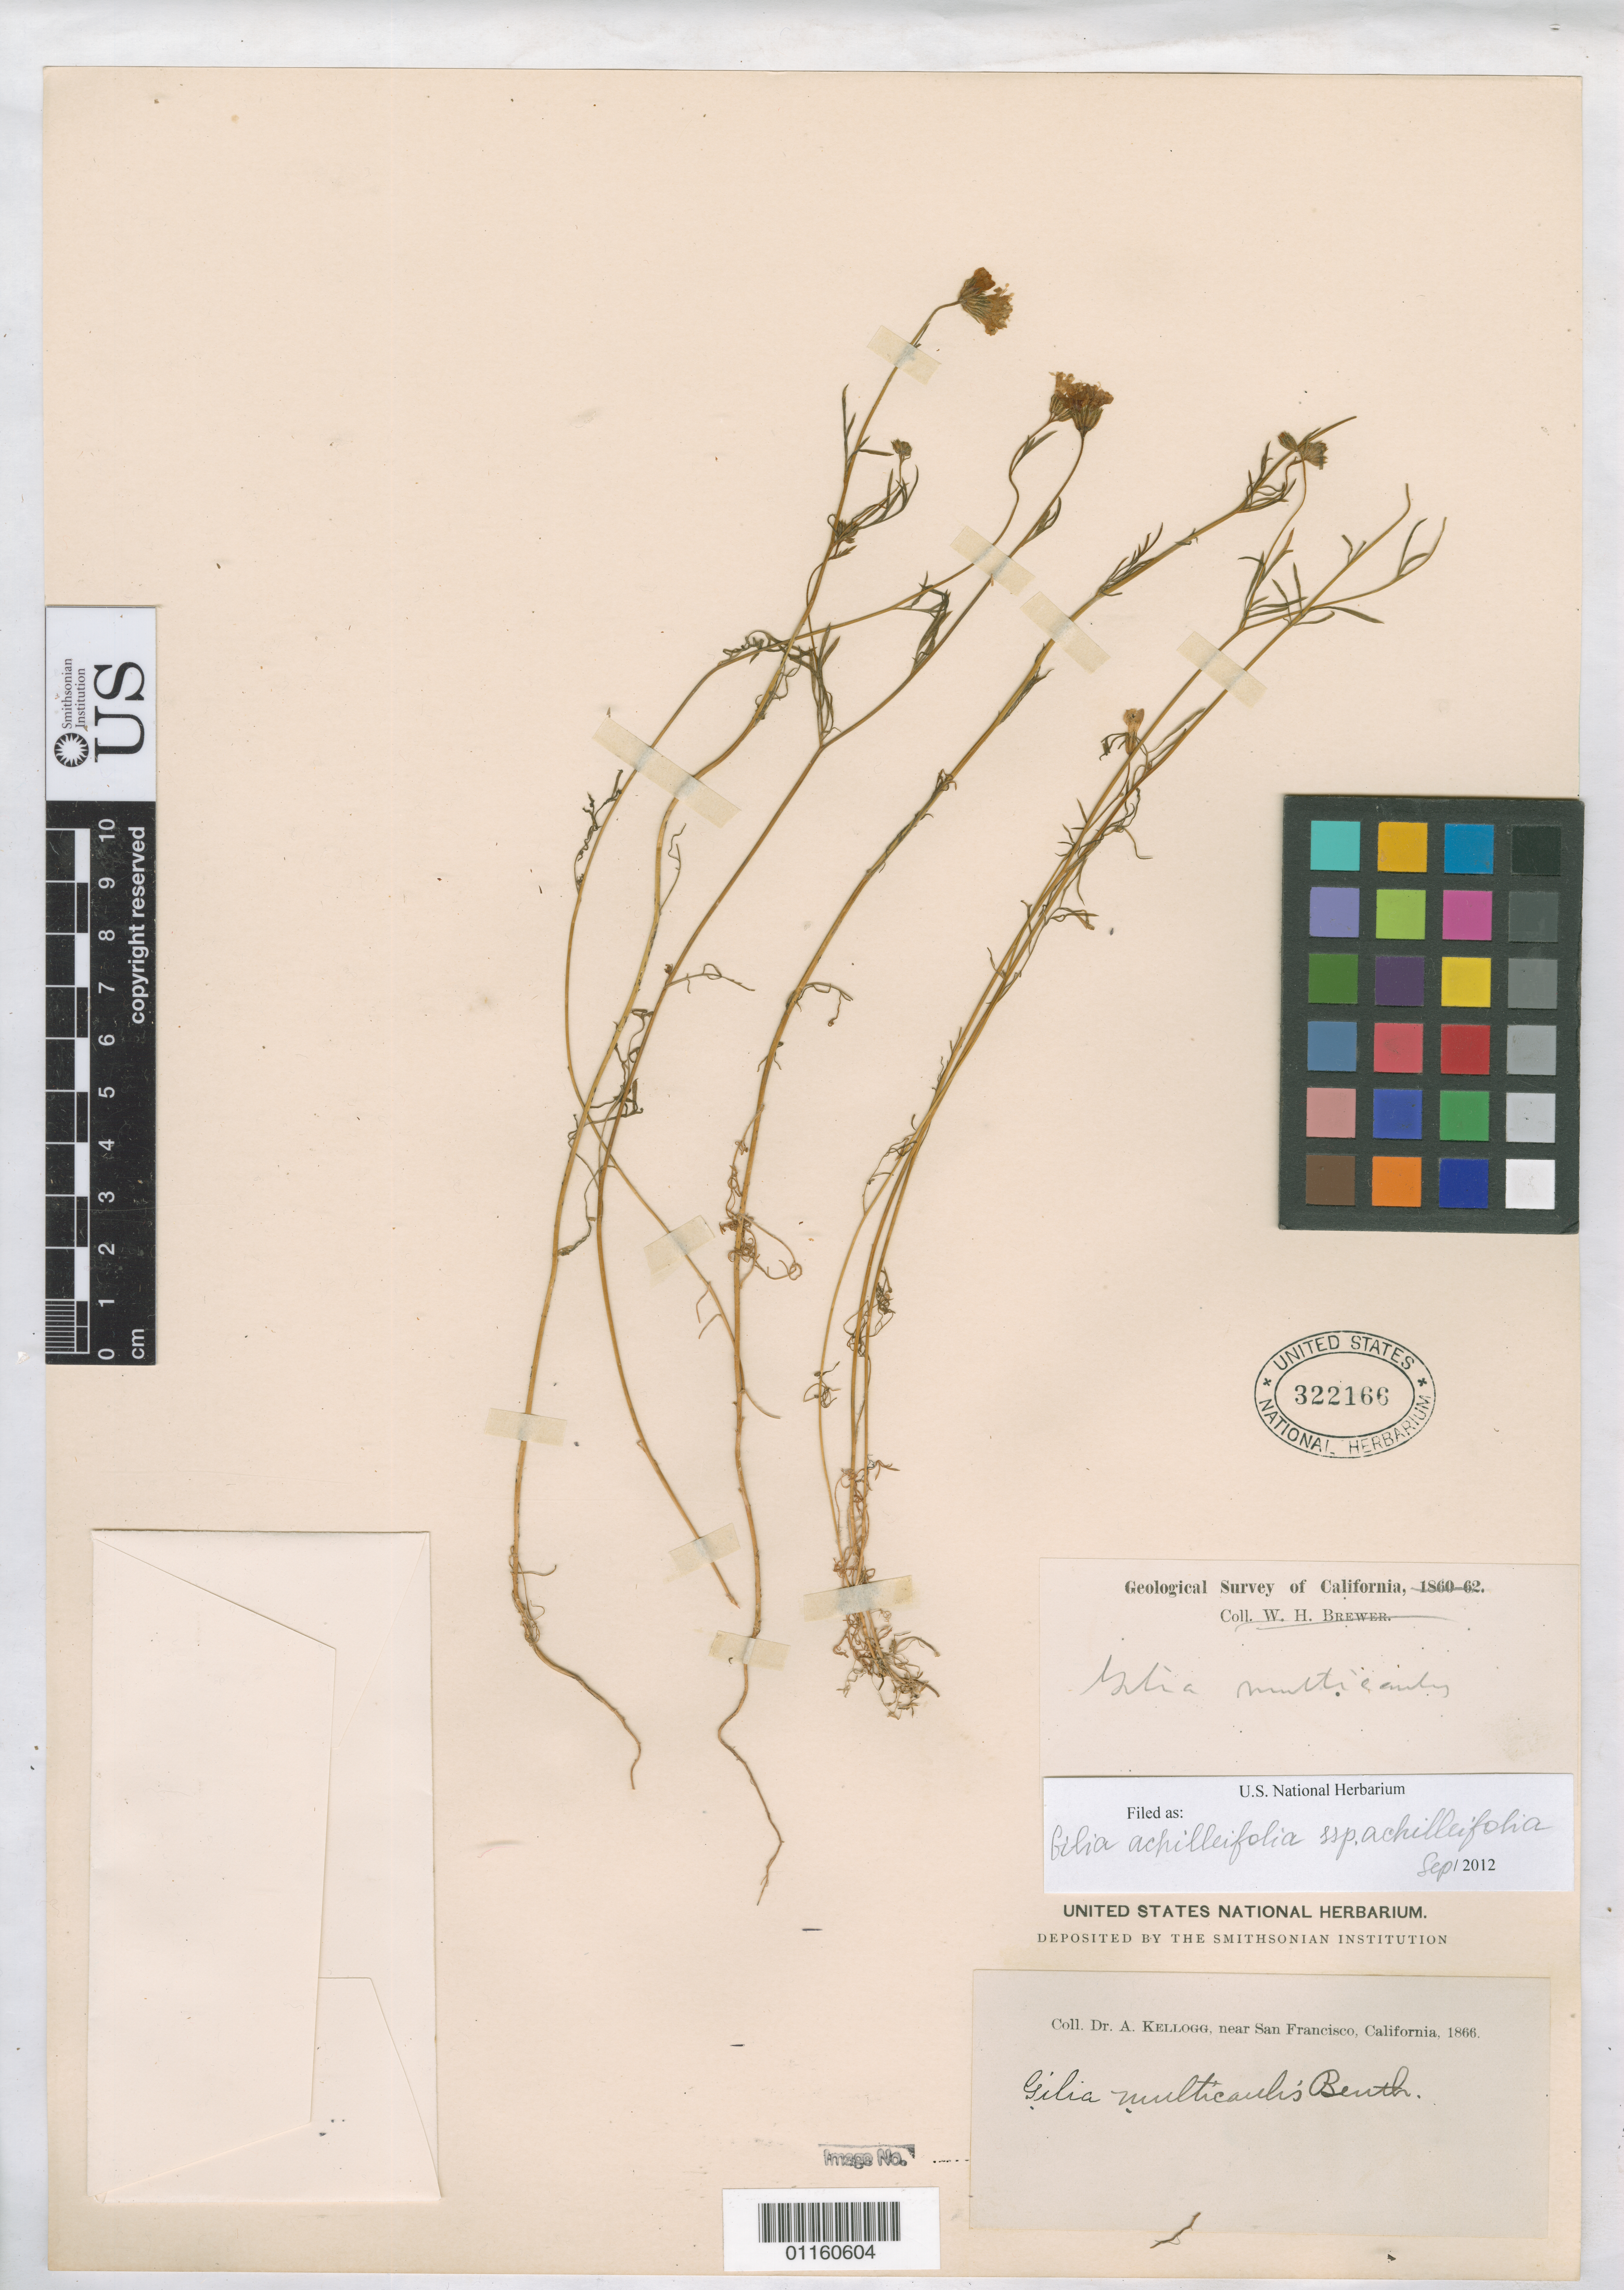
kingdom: Plantae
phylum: Tracheophyta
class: Magnoliopsida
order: Ericales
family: Polemoniaceae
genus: Gilia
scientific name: Gilia achilleifolia subsp. achilleifolia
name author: Benth.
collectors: A. Kellogg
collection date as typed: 1866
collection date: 1866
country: United States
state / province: California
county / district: San Francisco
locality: near san Francisco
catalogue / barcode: US 322166